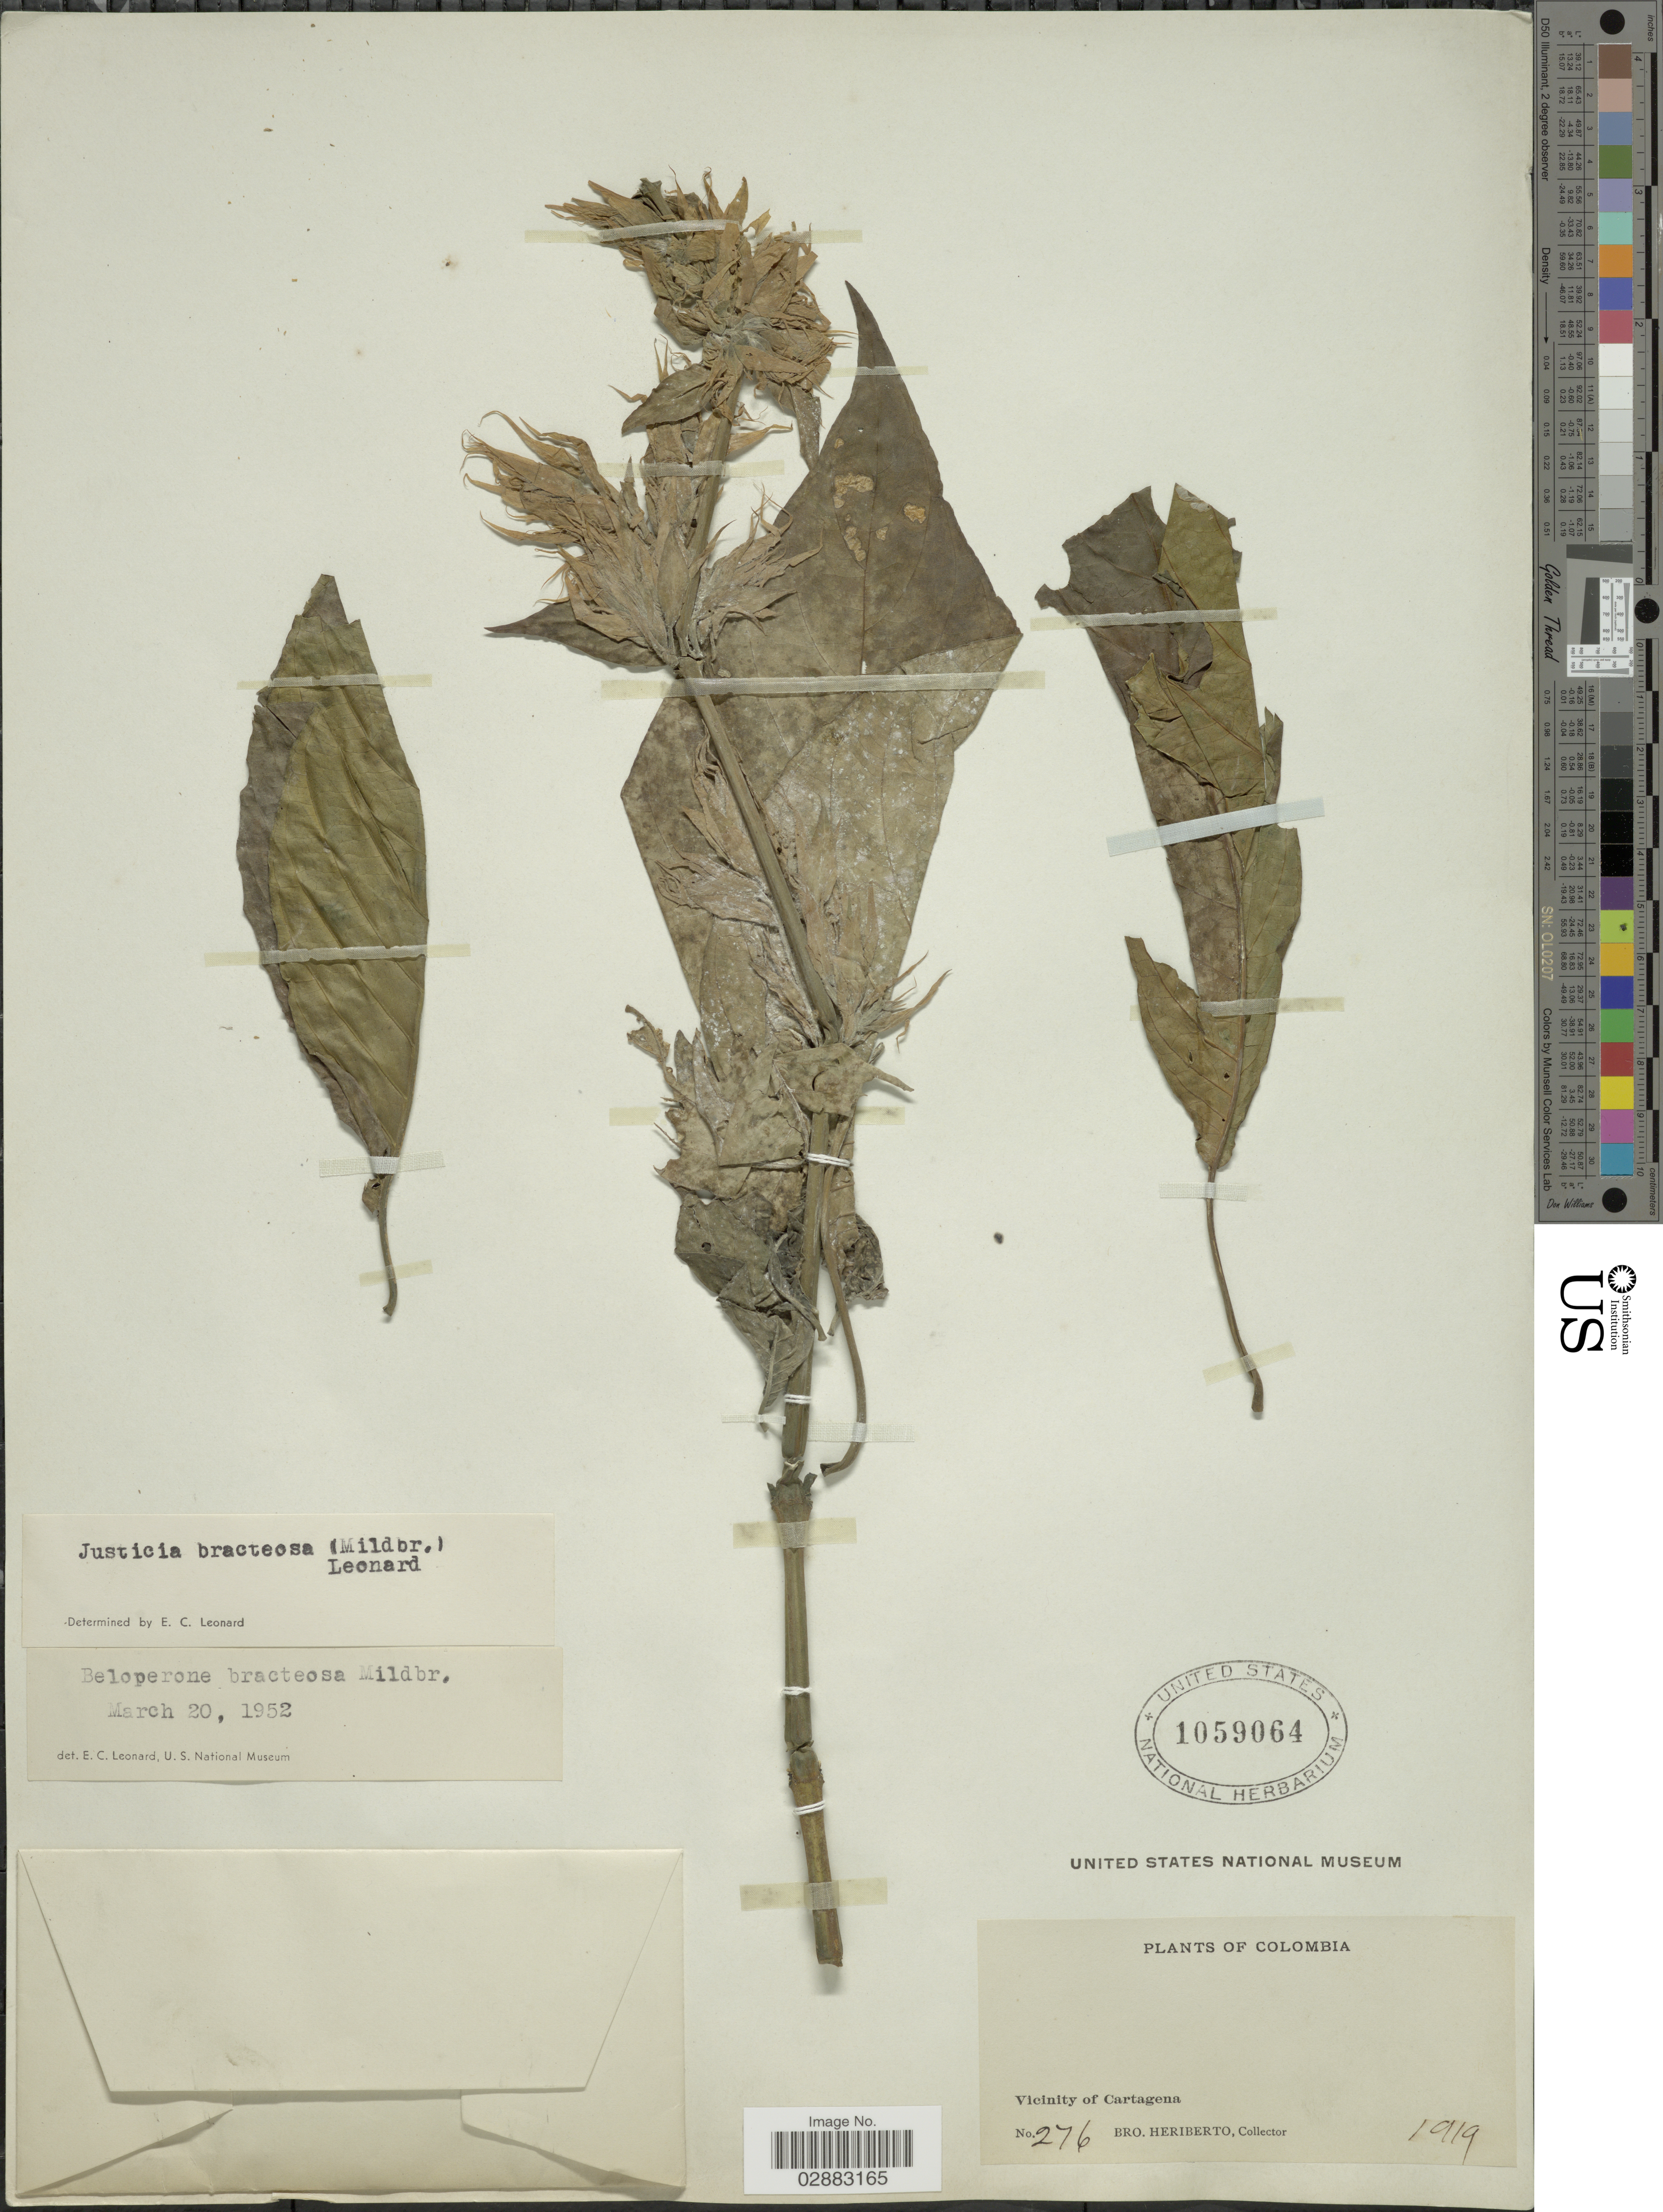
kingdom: Plantae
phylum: Tracheophyta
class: Magnoliopsida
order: Lamiales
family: Acanthaceae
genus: Beloperone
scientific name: Beloperone bracteosa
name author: Mildbr.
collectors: B. Heriberto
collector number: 276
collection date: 1919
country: Colombia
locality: Vicinity of Cartagena.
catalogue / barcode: US 1059064